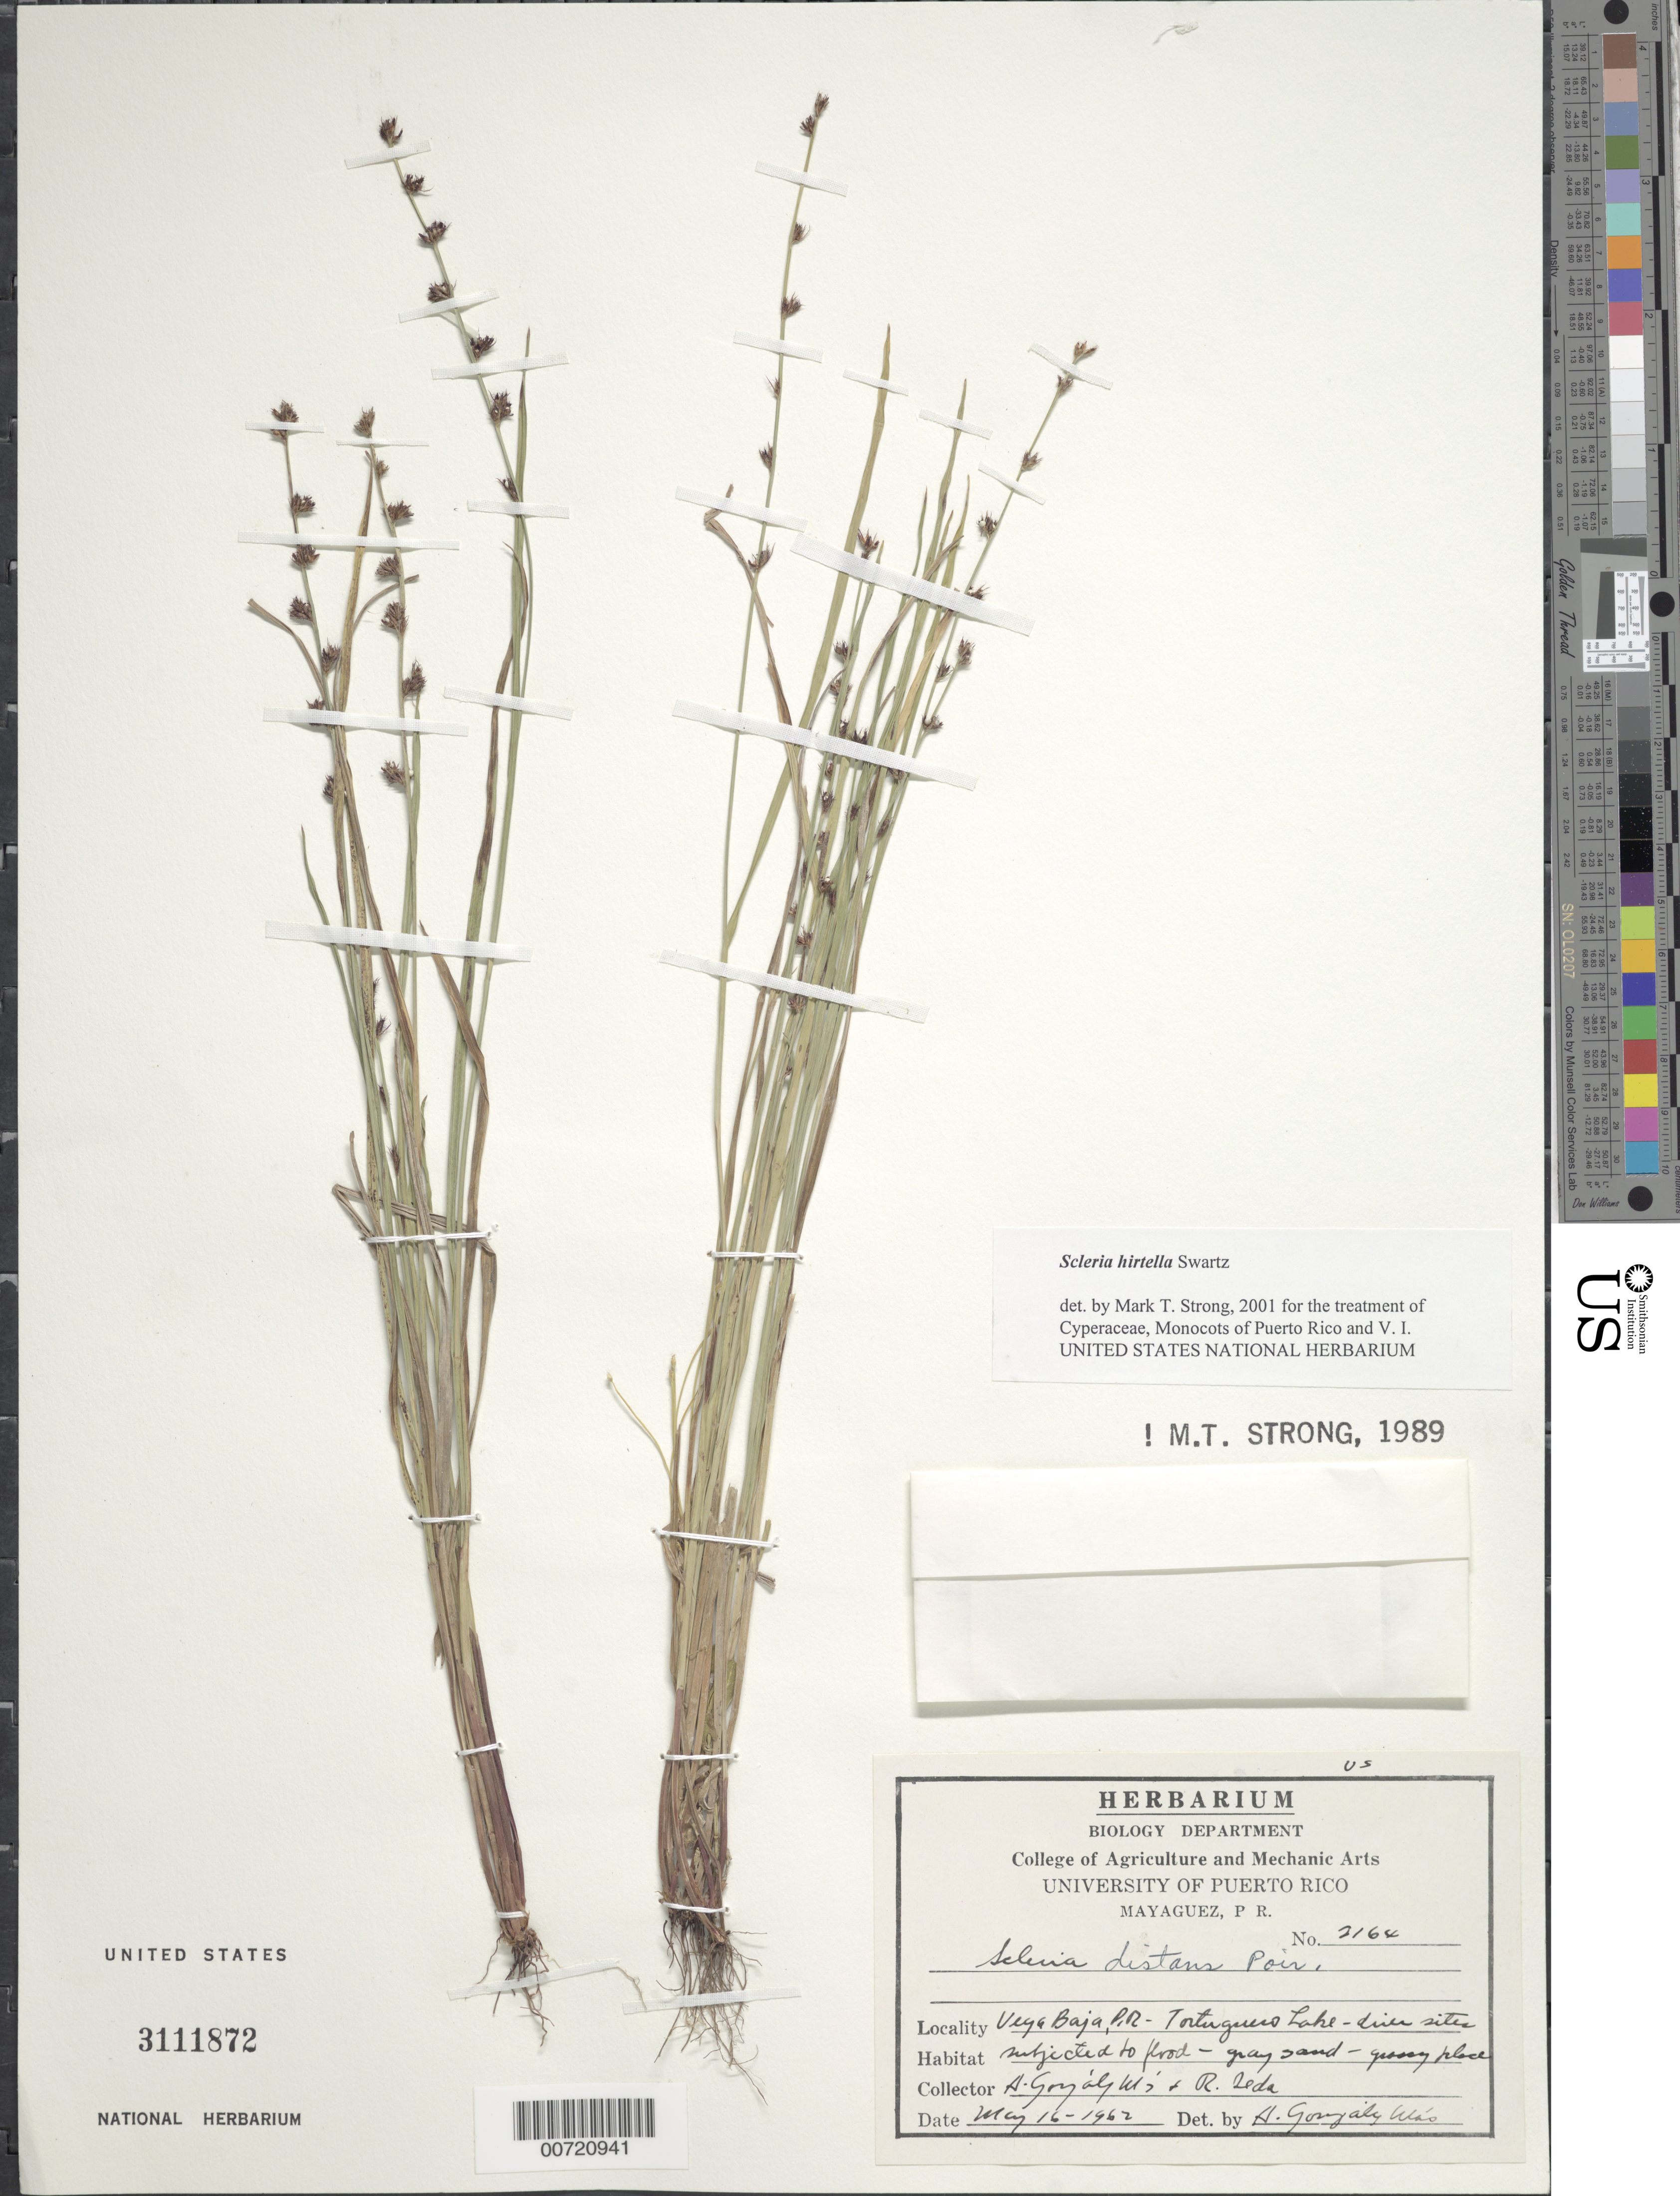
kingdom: Plantae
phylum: Tracheophyta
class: Liliopsida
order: Poales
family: Cyperaceae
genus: Scleria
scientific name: Scleria hirtella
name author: Sw.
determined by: Strong, M. T., (US), Smithsonian Institution - National Museum of Natural History (UNITED STATES)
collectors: A. Gonzales Mas & R. Seda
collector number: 2164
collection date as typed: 16 May 1962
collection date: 1962-05-16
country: Puerto Rico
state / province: Manatí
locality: Vega Baja: Tortuguero Lagoon.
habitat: Grassy place.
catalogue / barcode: US 3111872